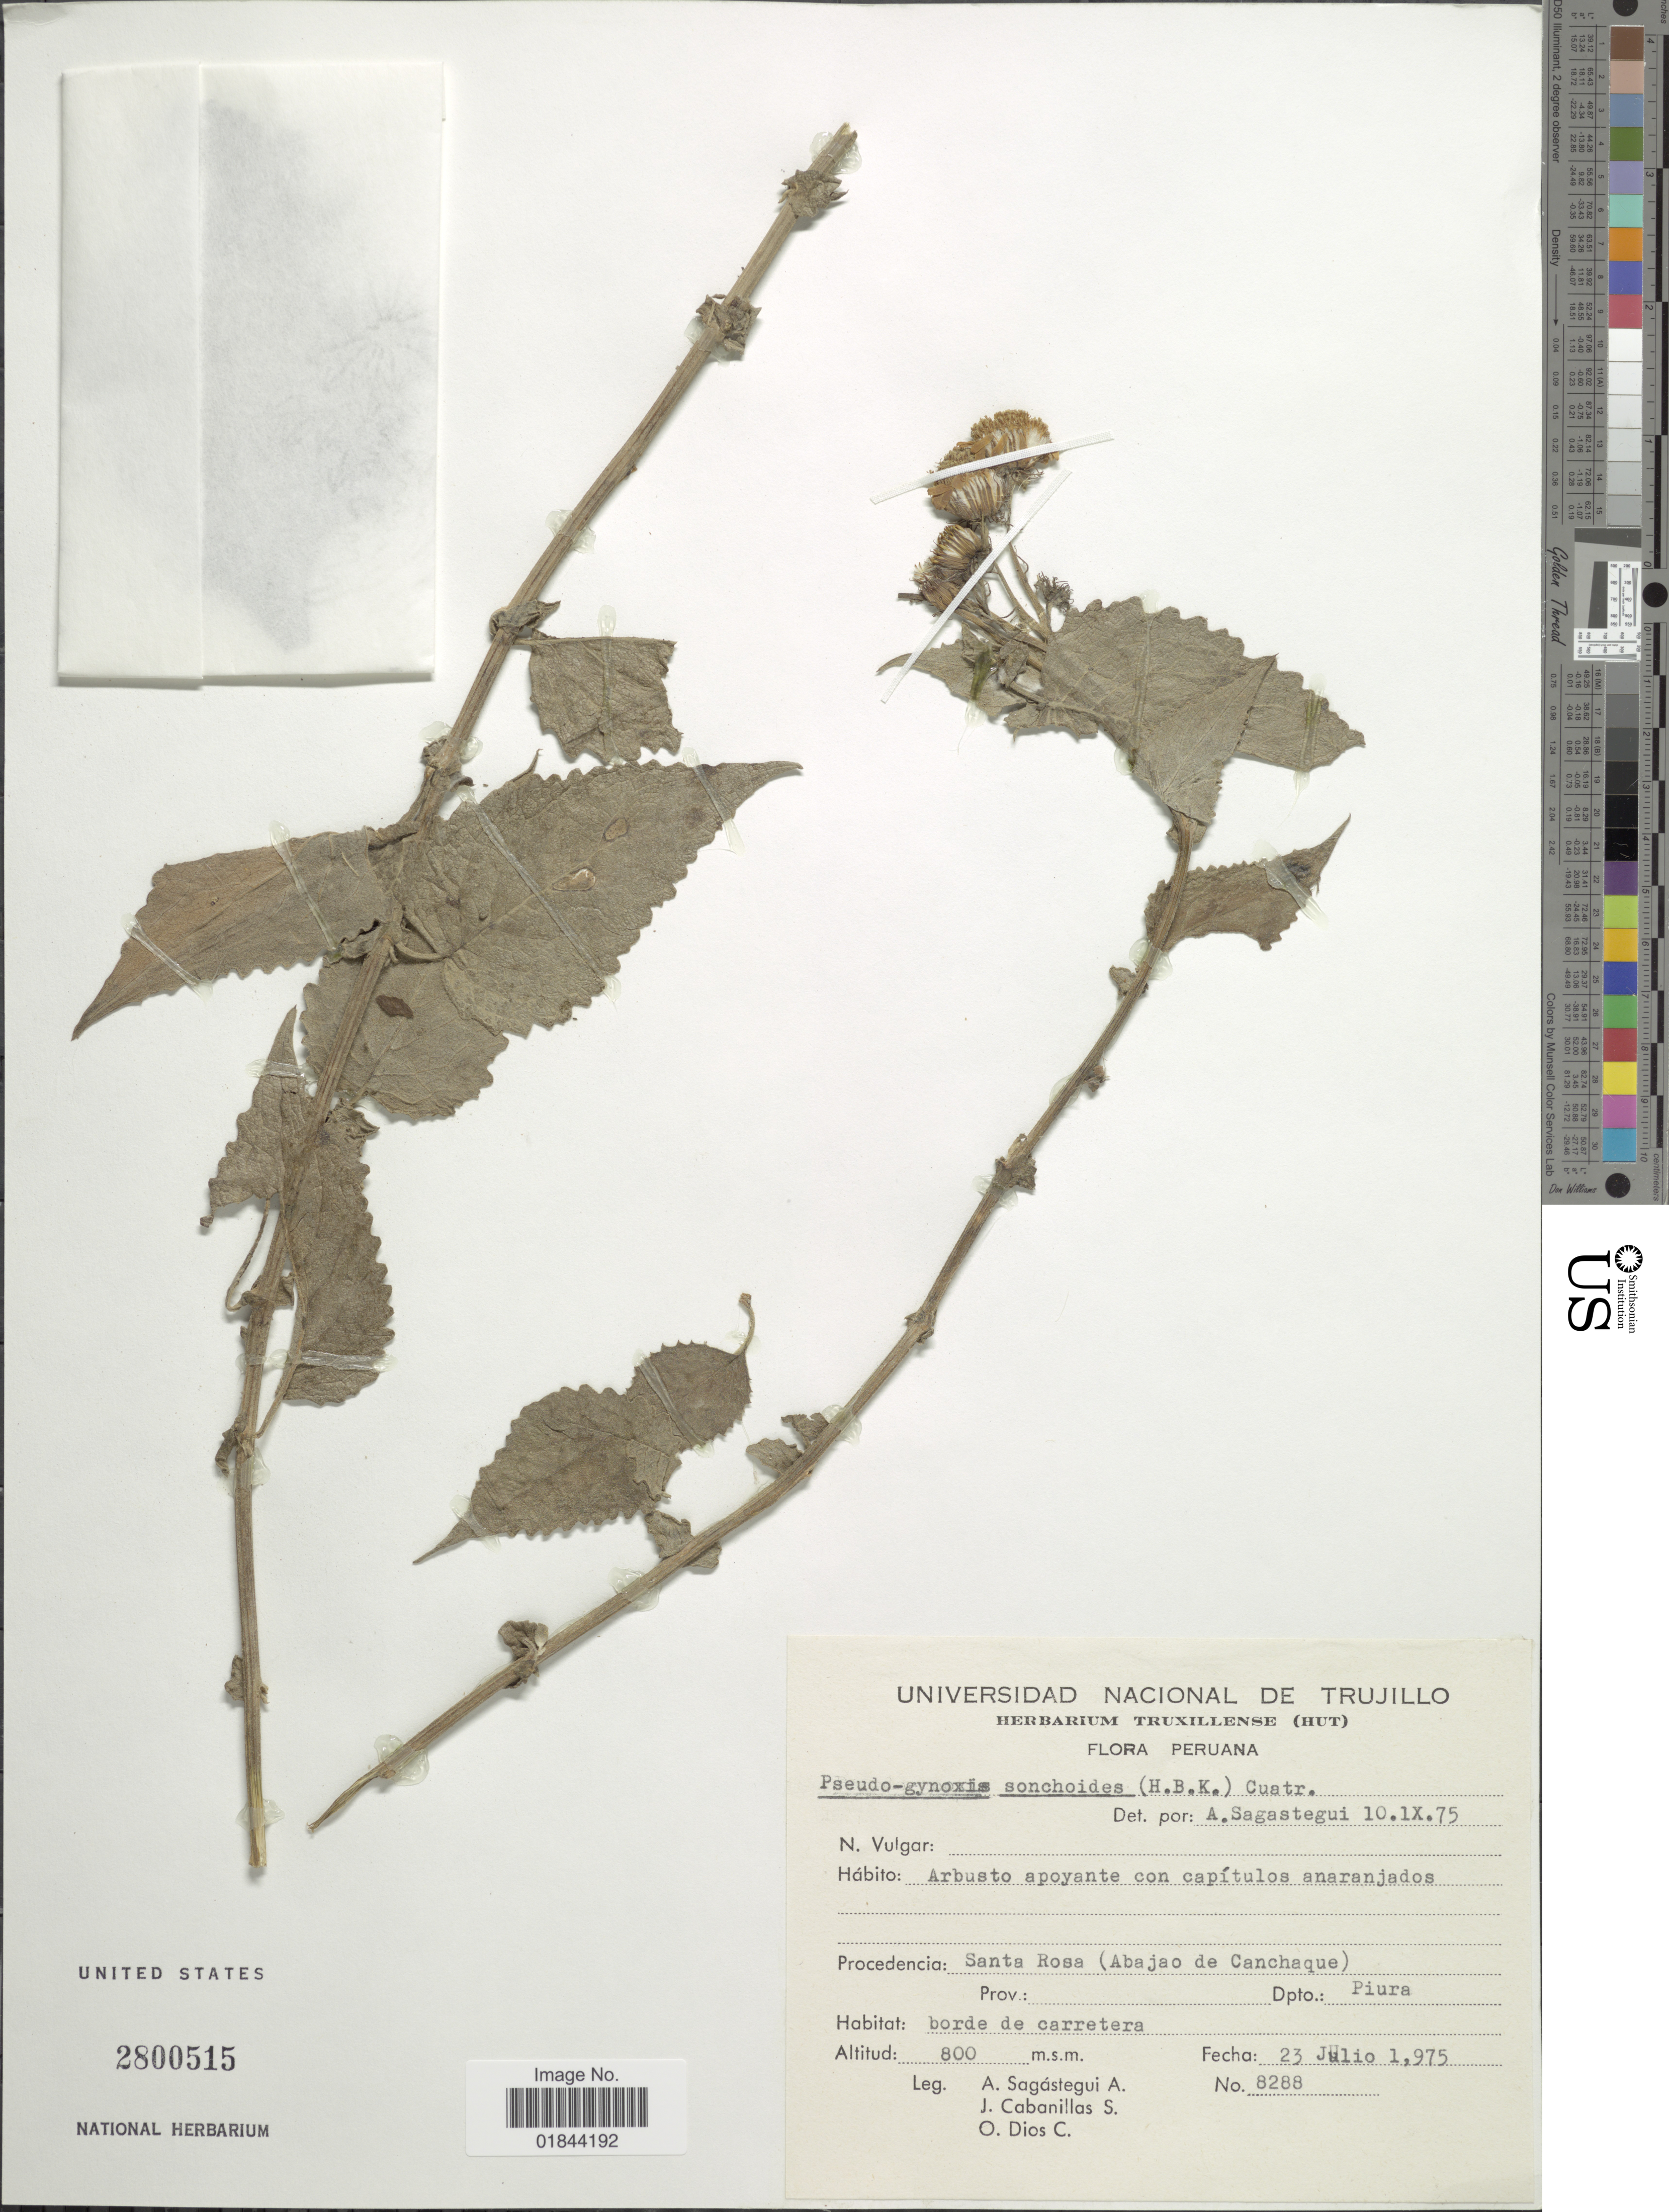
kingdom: Plantae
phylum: Tracheophyta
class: Magnoliopsida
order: Asterales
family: Asteraceae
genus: Paragynoxys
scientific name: Paragynoxys sochoides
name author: (Kunth) Cuatrec.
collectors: A. Sagástegui A., J. Cabanillas S. & O. Dios C.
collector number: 8288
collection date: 1975-07-23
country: Peru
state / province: Piura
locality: Procedencia: Santa Rosa (Abajo de Canchaque)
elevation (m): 800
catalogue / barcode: US 2800515